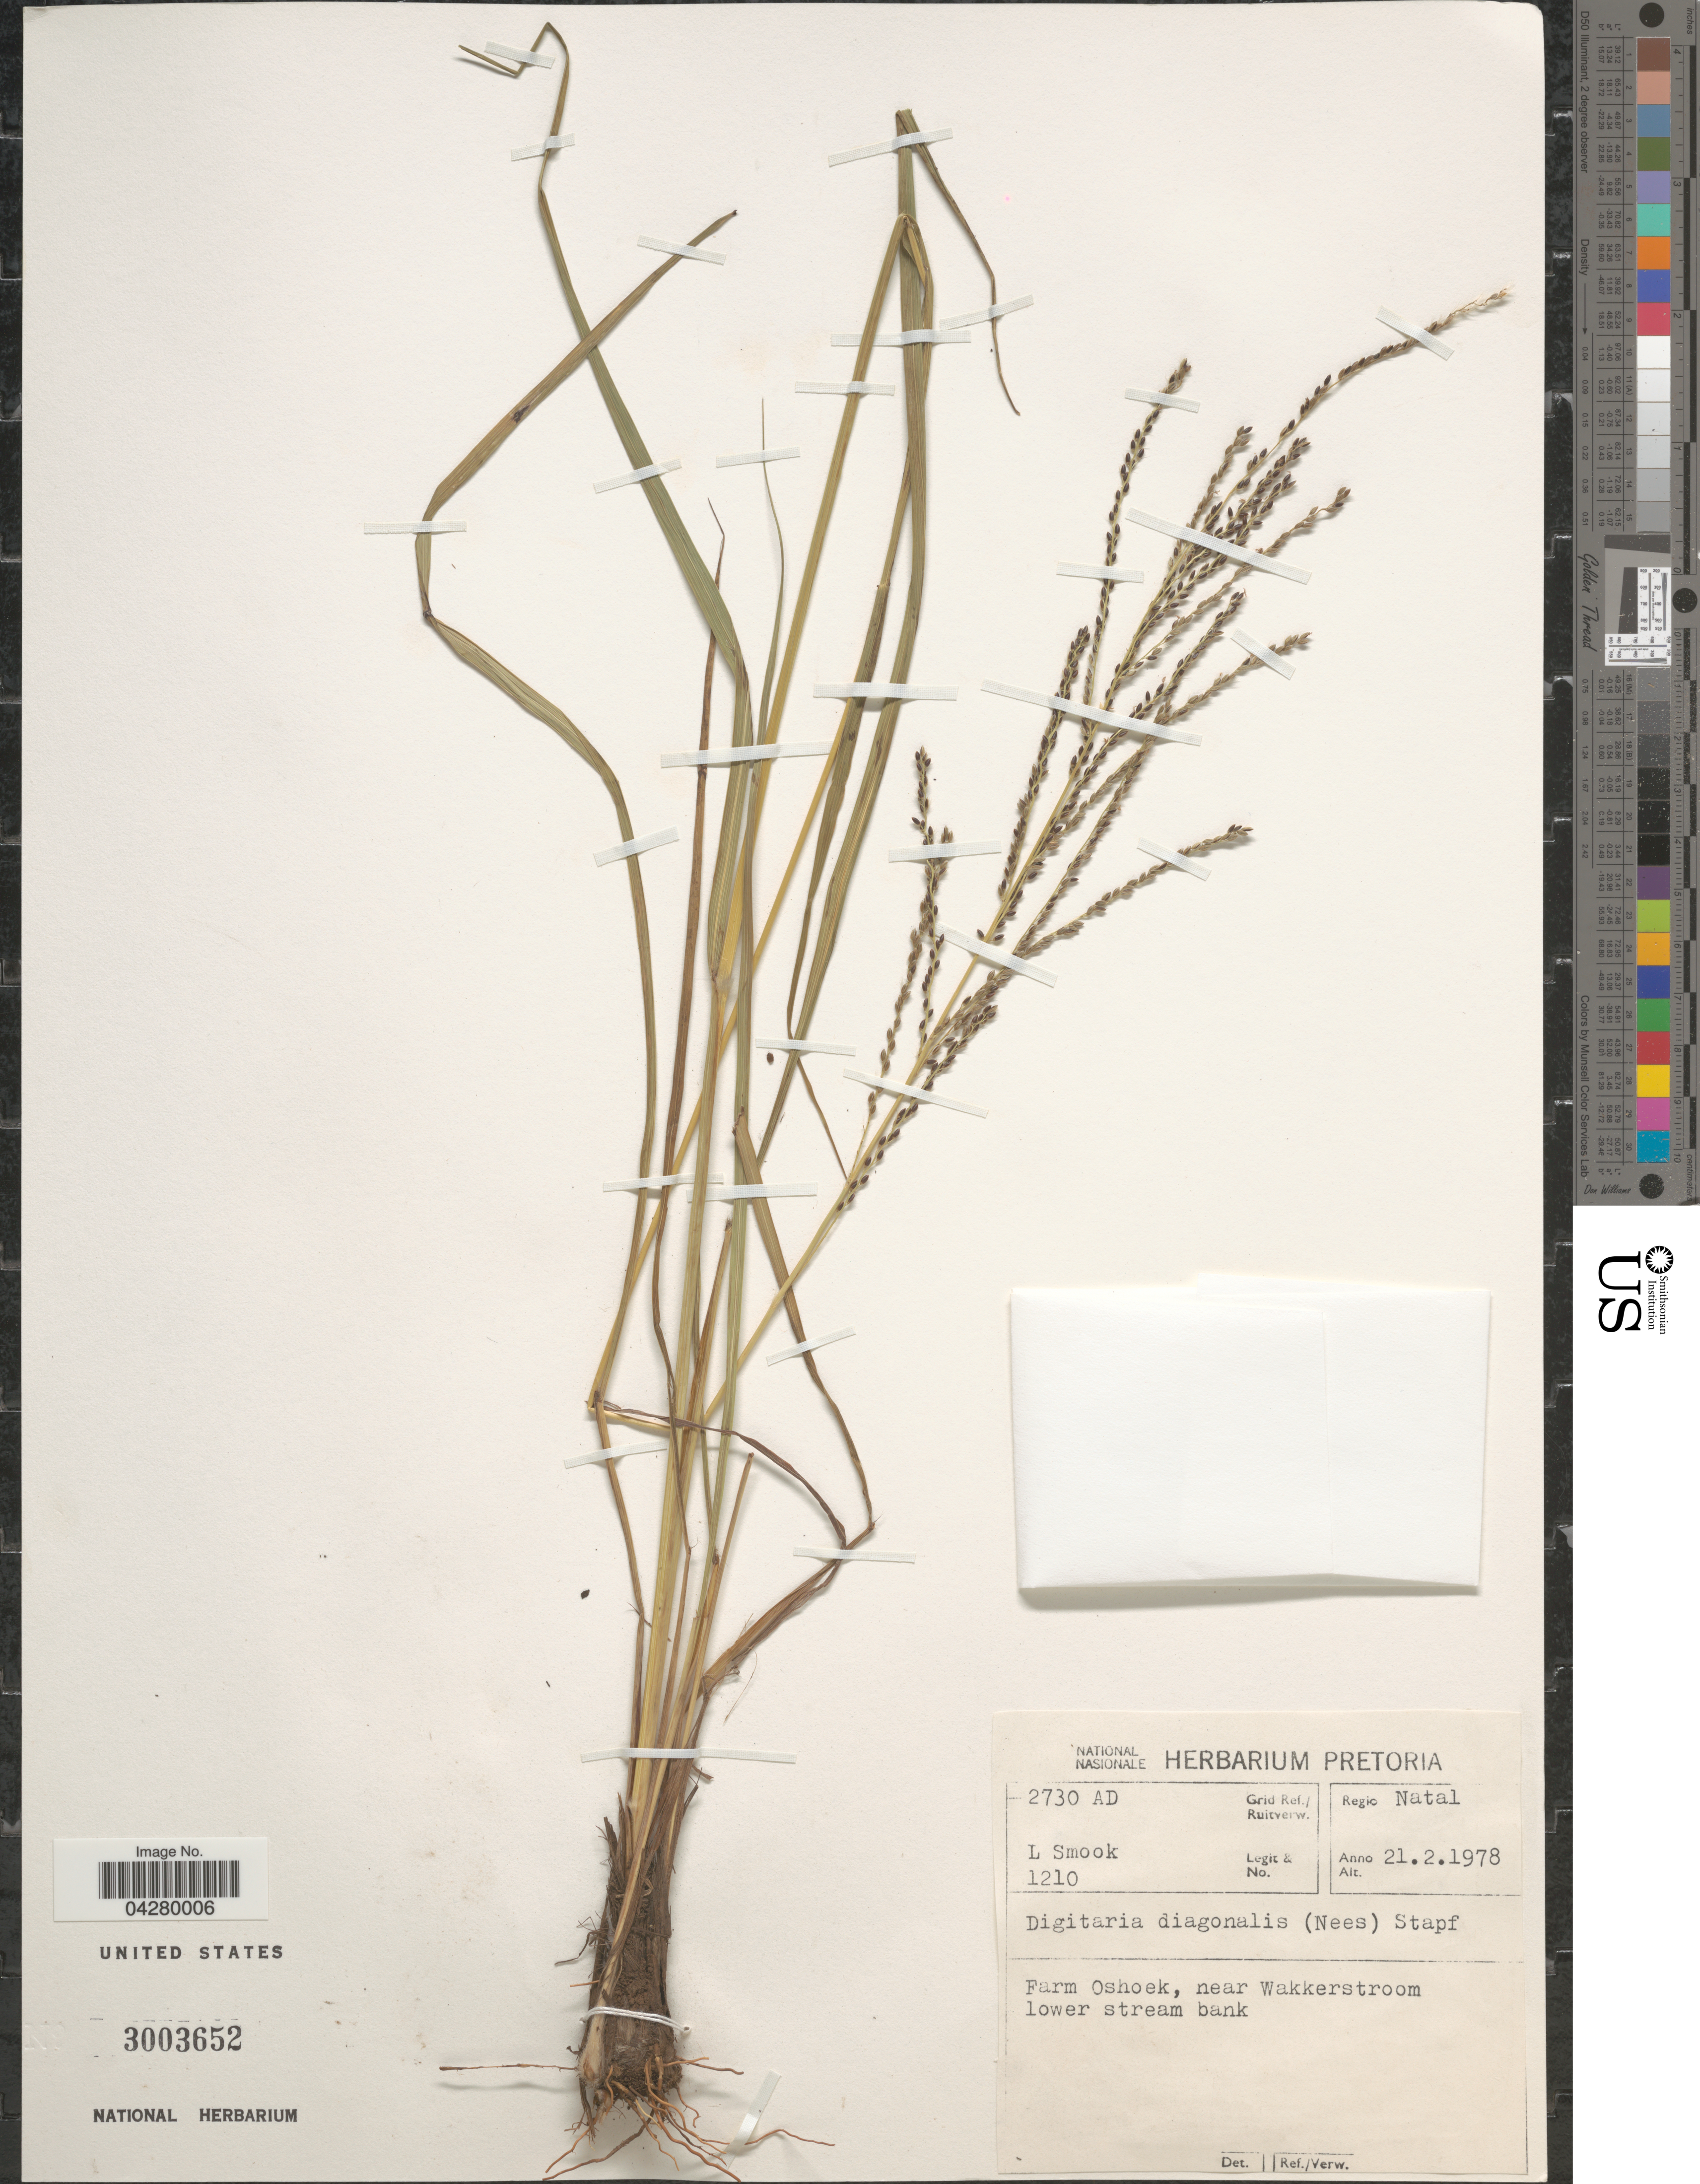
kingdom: Plantae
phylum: Tracheophyta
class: Liliopsida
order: Poales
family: Poaceae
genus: Digitaria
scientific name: Digitaria diagonalis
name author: (Nees) Stapf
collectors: L. Smook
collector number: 1210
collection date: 1978-02-21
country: South Africa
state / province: KwaZulu-Natal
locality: Grid Ref./ Ruitverw. 2730 AD. Regio Natal. Farm Oshoek, near Wakkerstroom.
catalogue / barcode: US 3003652